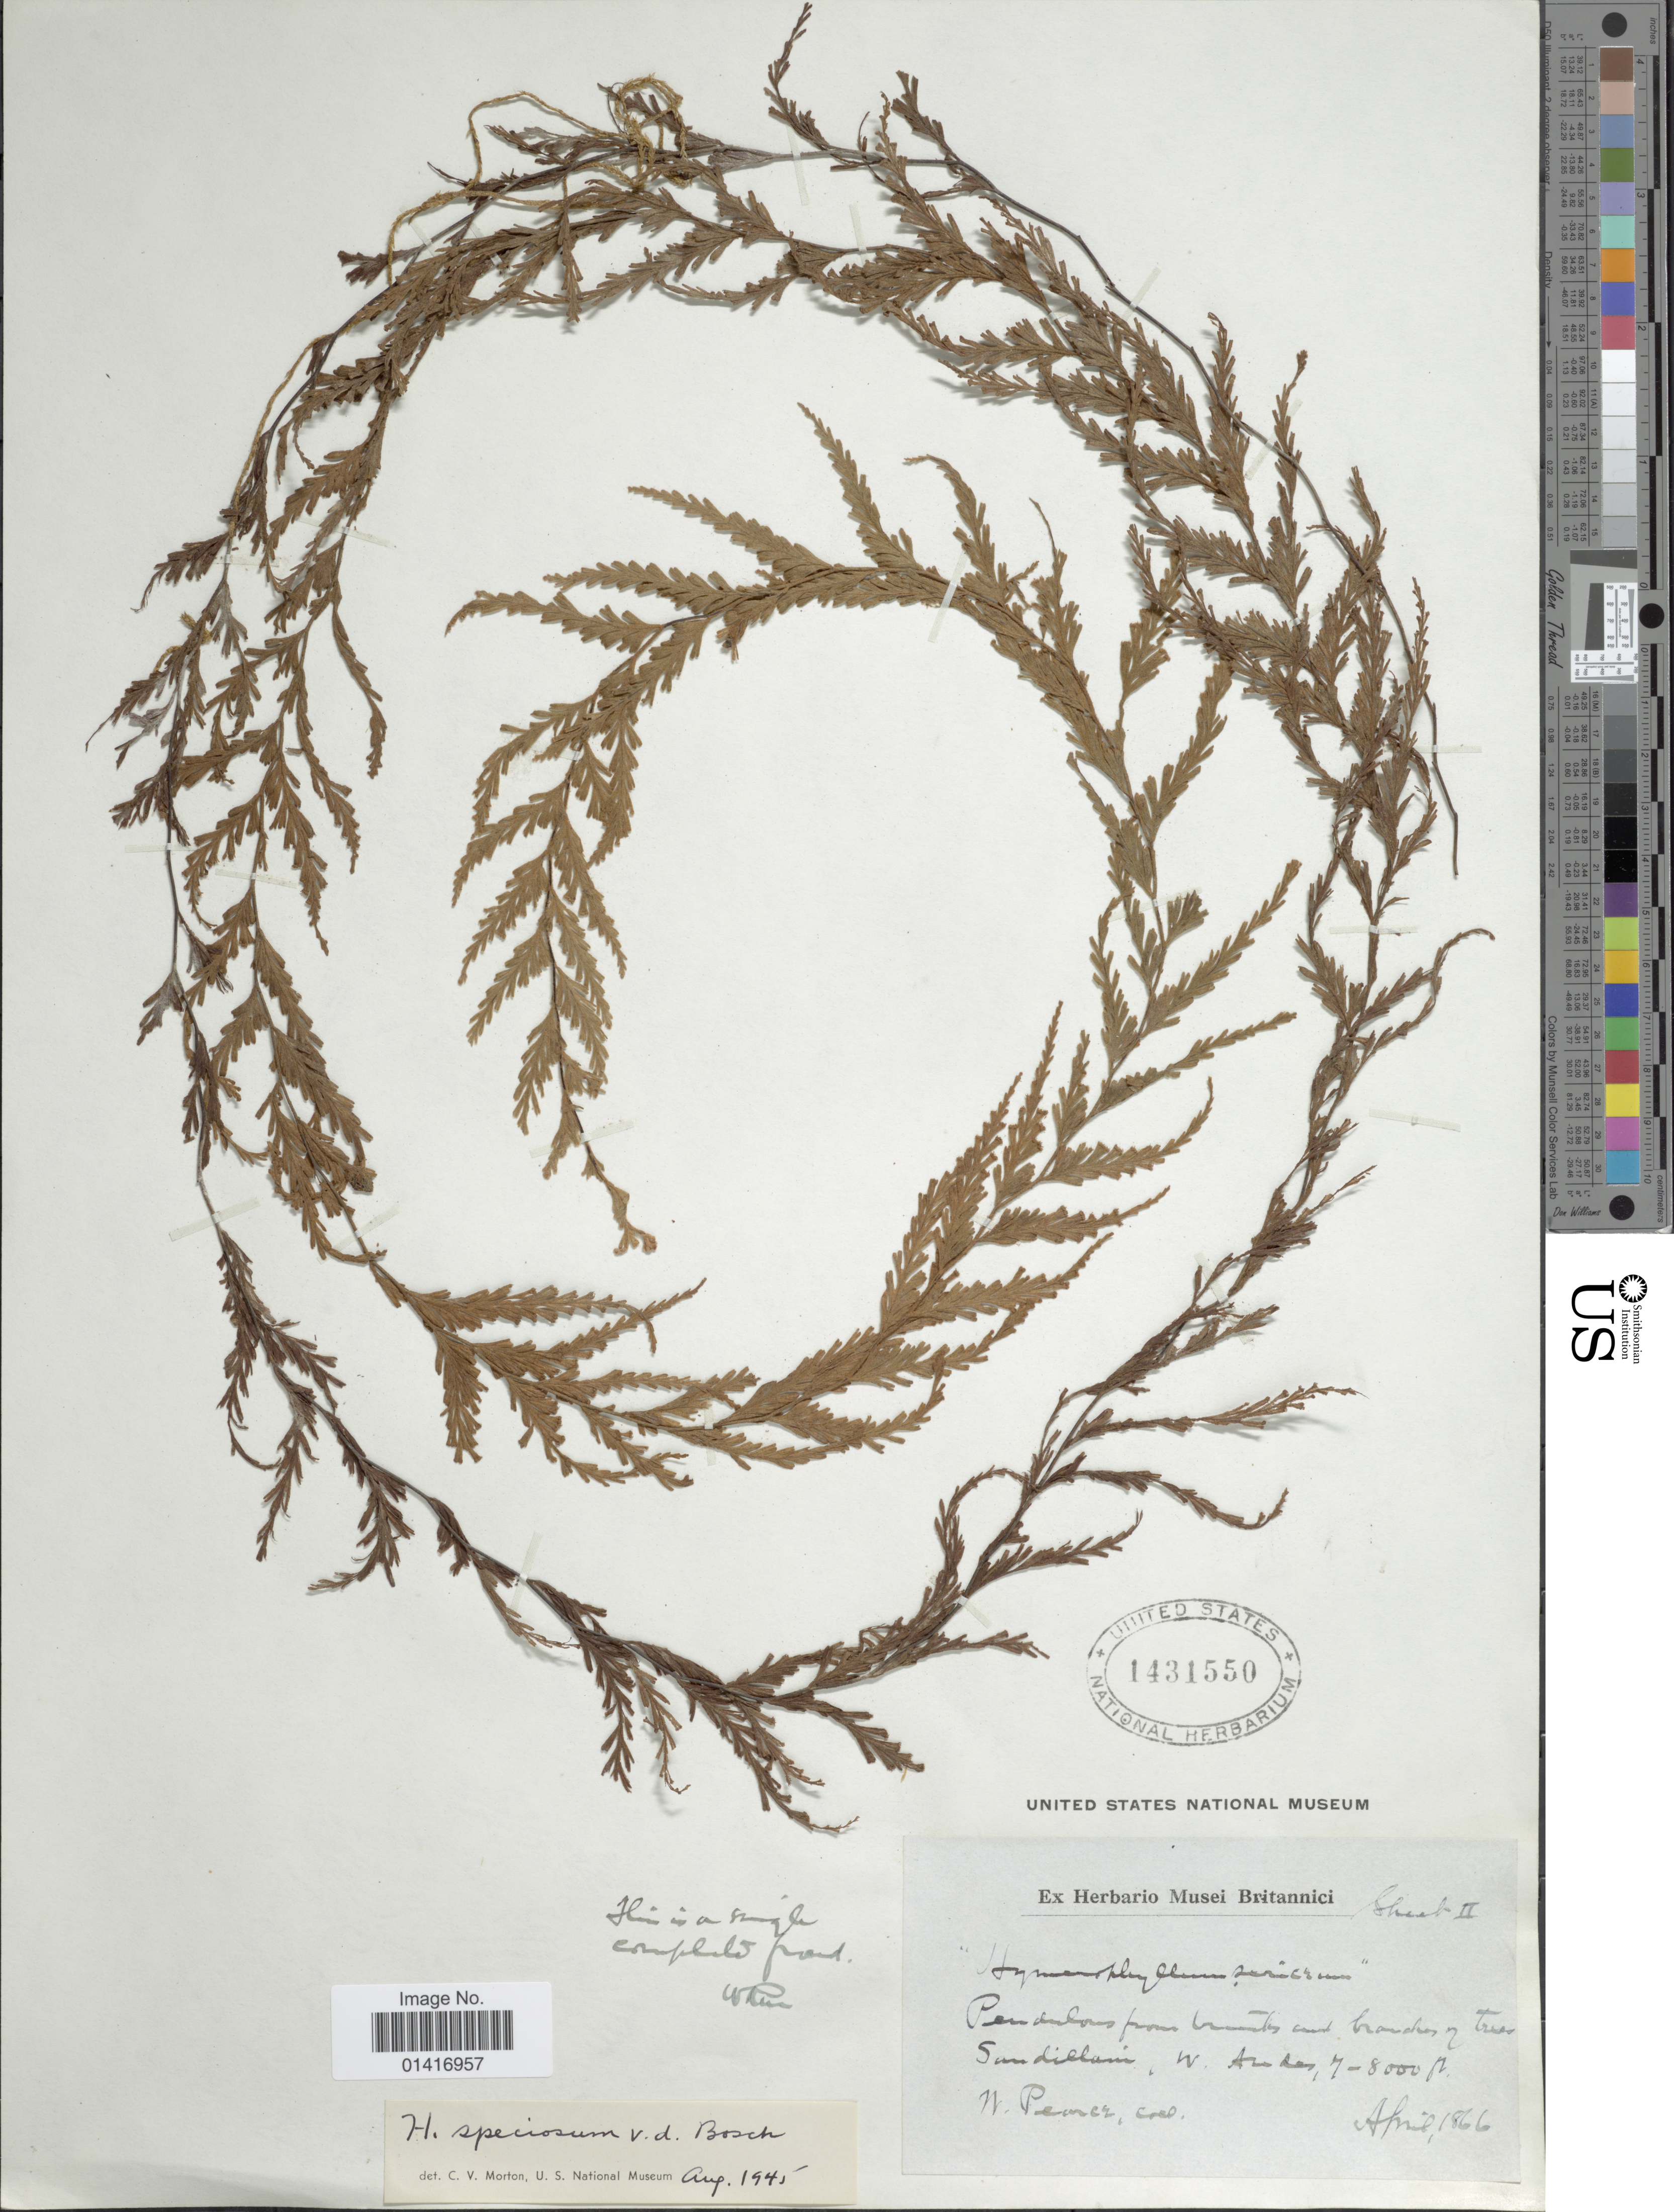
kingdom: Plantae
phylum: Tracheophyta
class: Polypodiopsida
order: Hymenophyllales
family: Hymenophyllaceae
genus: Hymenophyllum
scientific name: Hymenophyllum speciosum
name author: Bosch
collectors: N. Pearez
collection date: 1866-04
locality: Pendulous froom trunks and branches. Trees. Sandillani. W. Arochos [interpreted]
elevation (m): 2134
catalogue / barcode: US 1431550